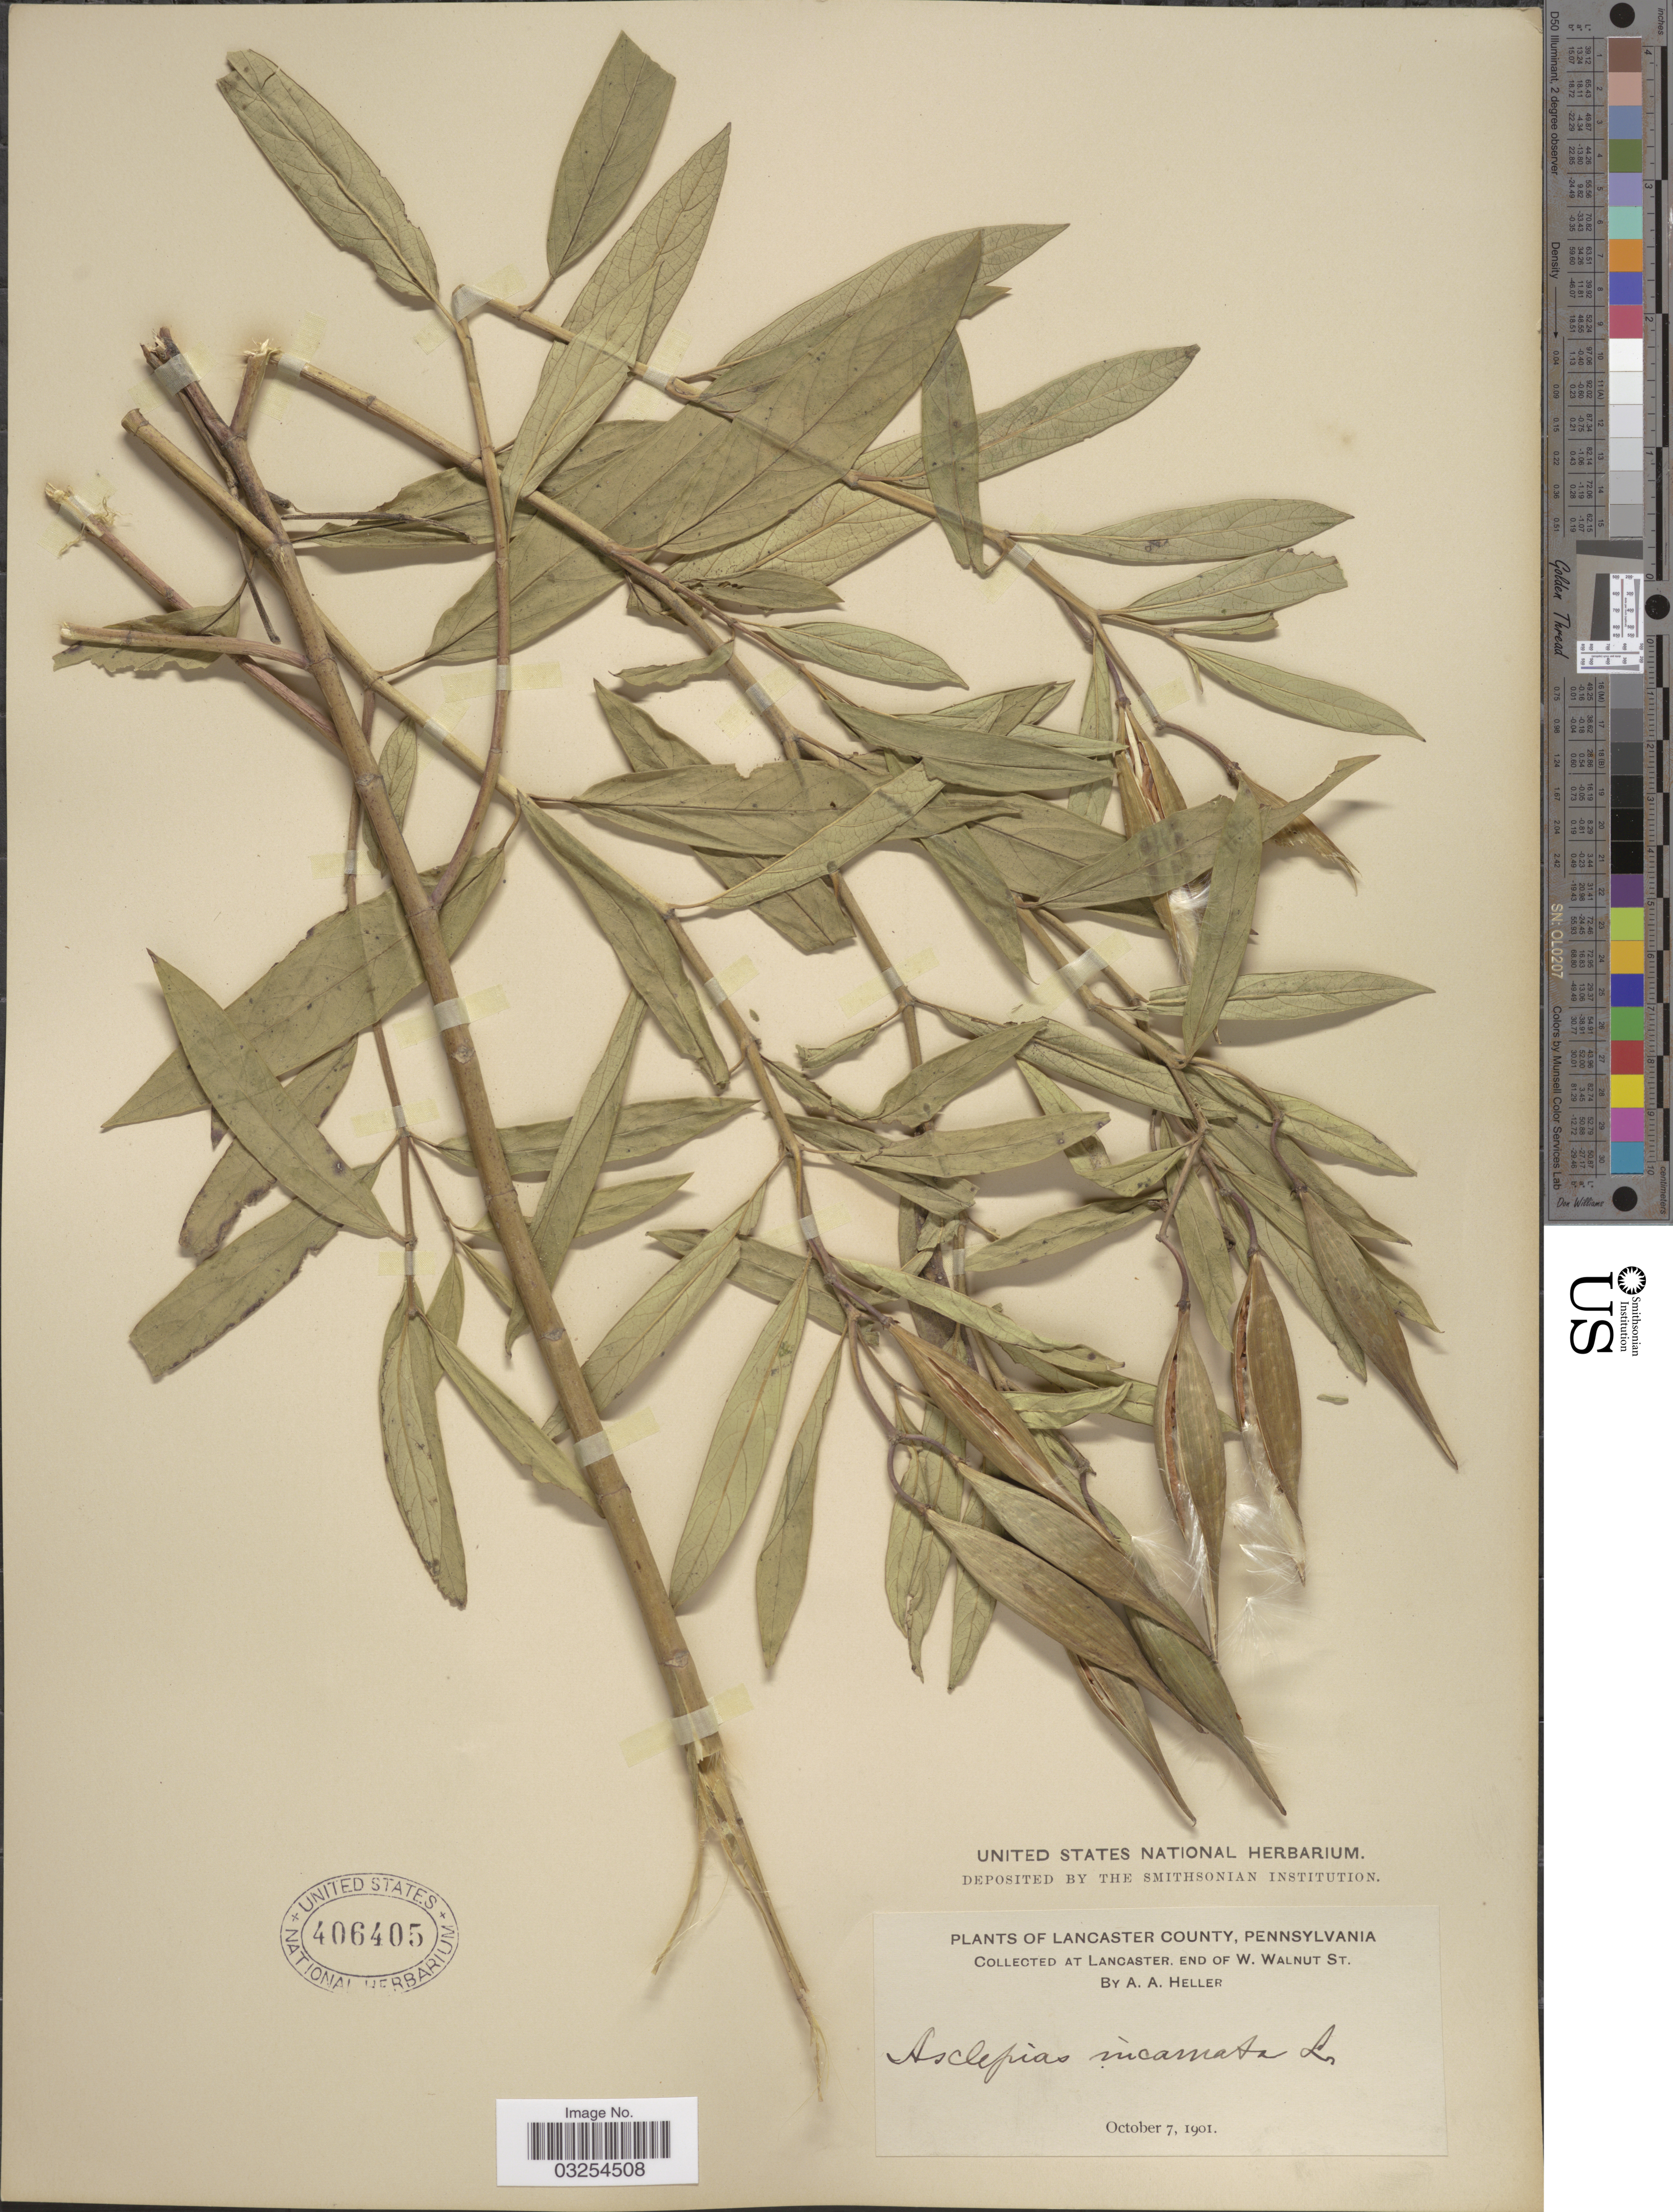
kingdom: Plantae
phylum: Tracheophyta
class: Magnoliopsida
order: Gentianales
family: Apocynaceae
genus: Asclepias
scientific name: Asclepias incarnata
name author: L.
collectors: A. A. Heller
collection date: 1901-10-07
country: United States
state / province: Pennsylvania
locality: Lancaster County. At Lancaster, end of W. Walnut St.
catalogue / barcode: US 406405